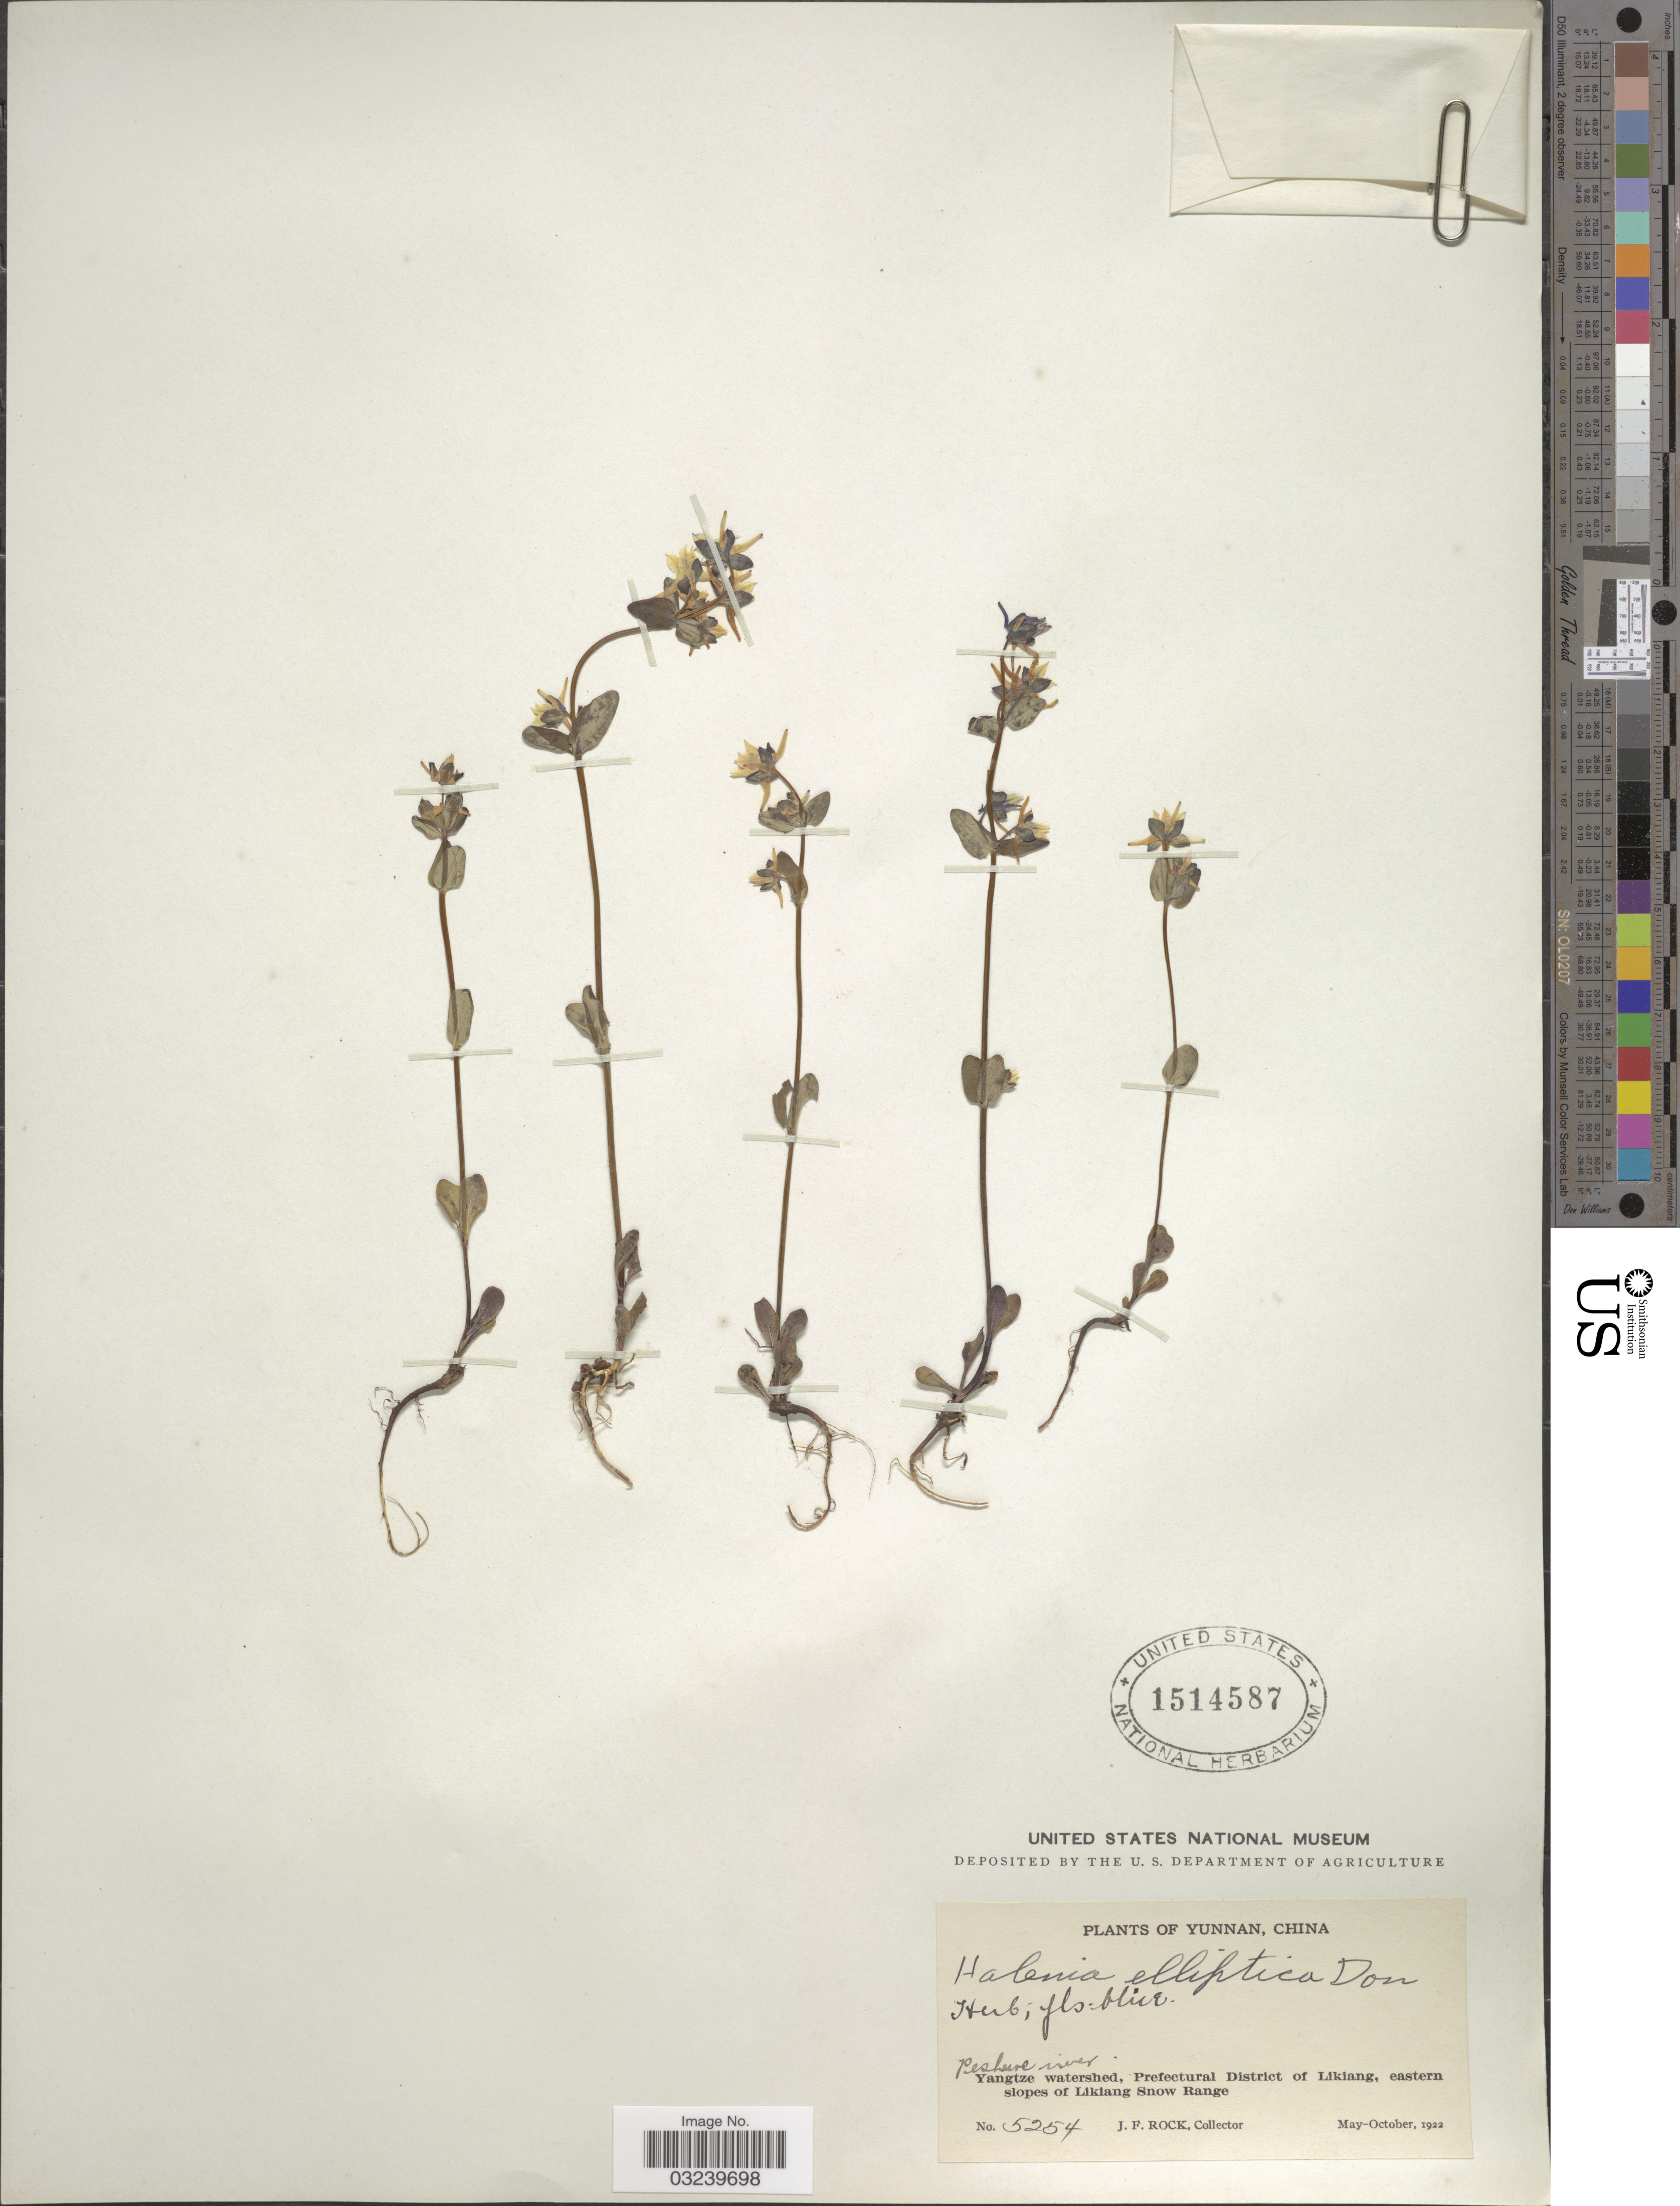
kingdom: Plantae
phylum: Tracheophyta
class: Magnoliopsida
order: Gentianales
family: Gentianaceae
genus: Halenia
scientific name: Halenia elliptica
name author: D. Don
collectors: J. Rock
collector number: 5254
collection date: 1922-05/1922-10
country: China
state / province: Yunnan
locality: Peshive river. Yangtze watershed, Prefectural District of Likiang, eastern slopes of Likiang Snow Range.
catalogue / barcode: US 1514587